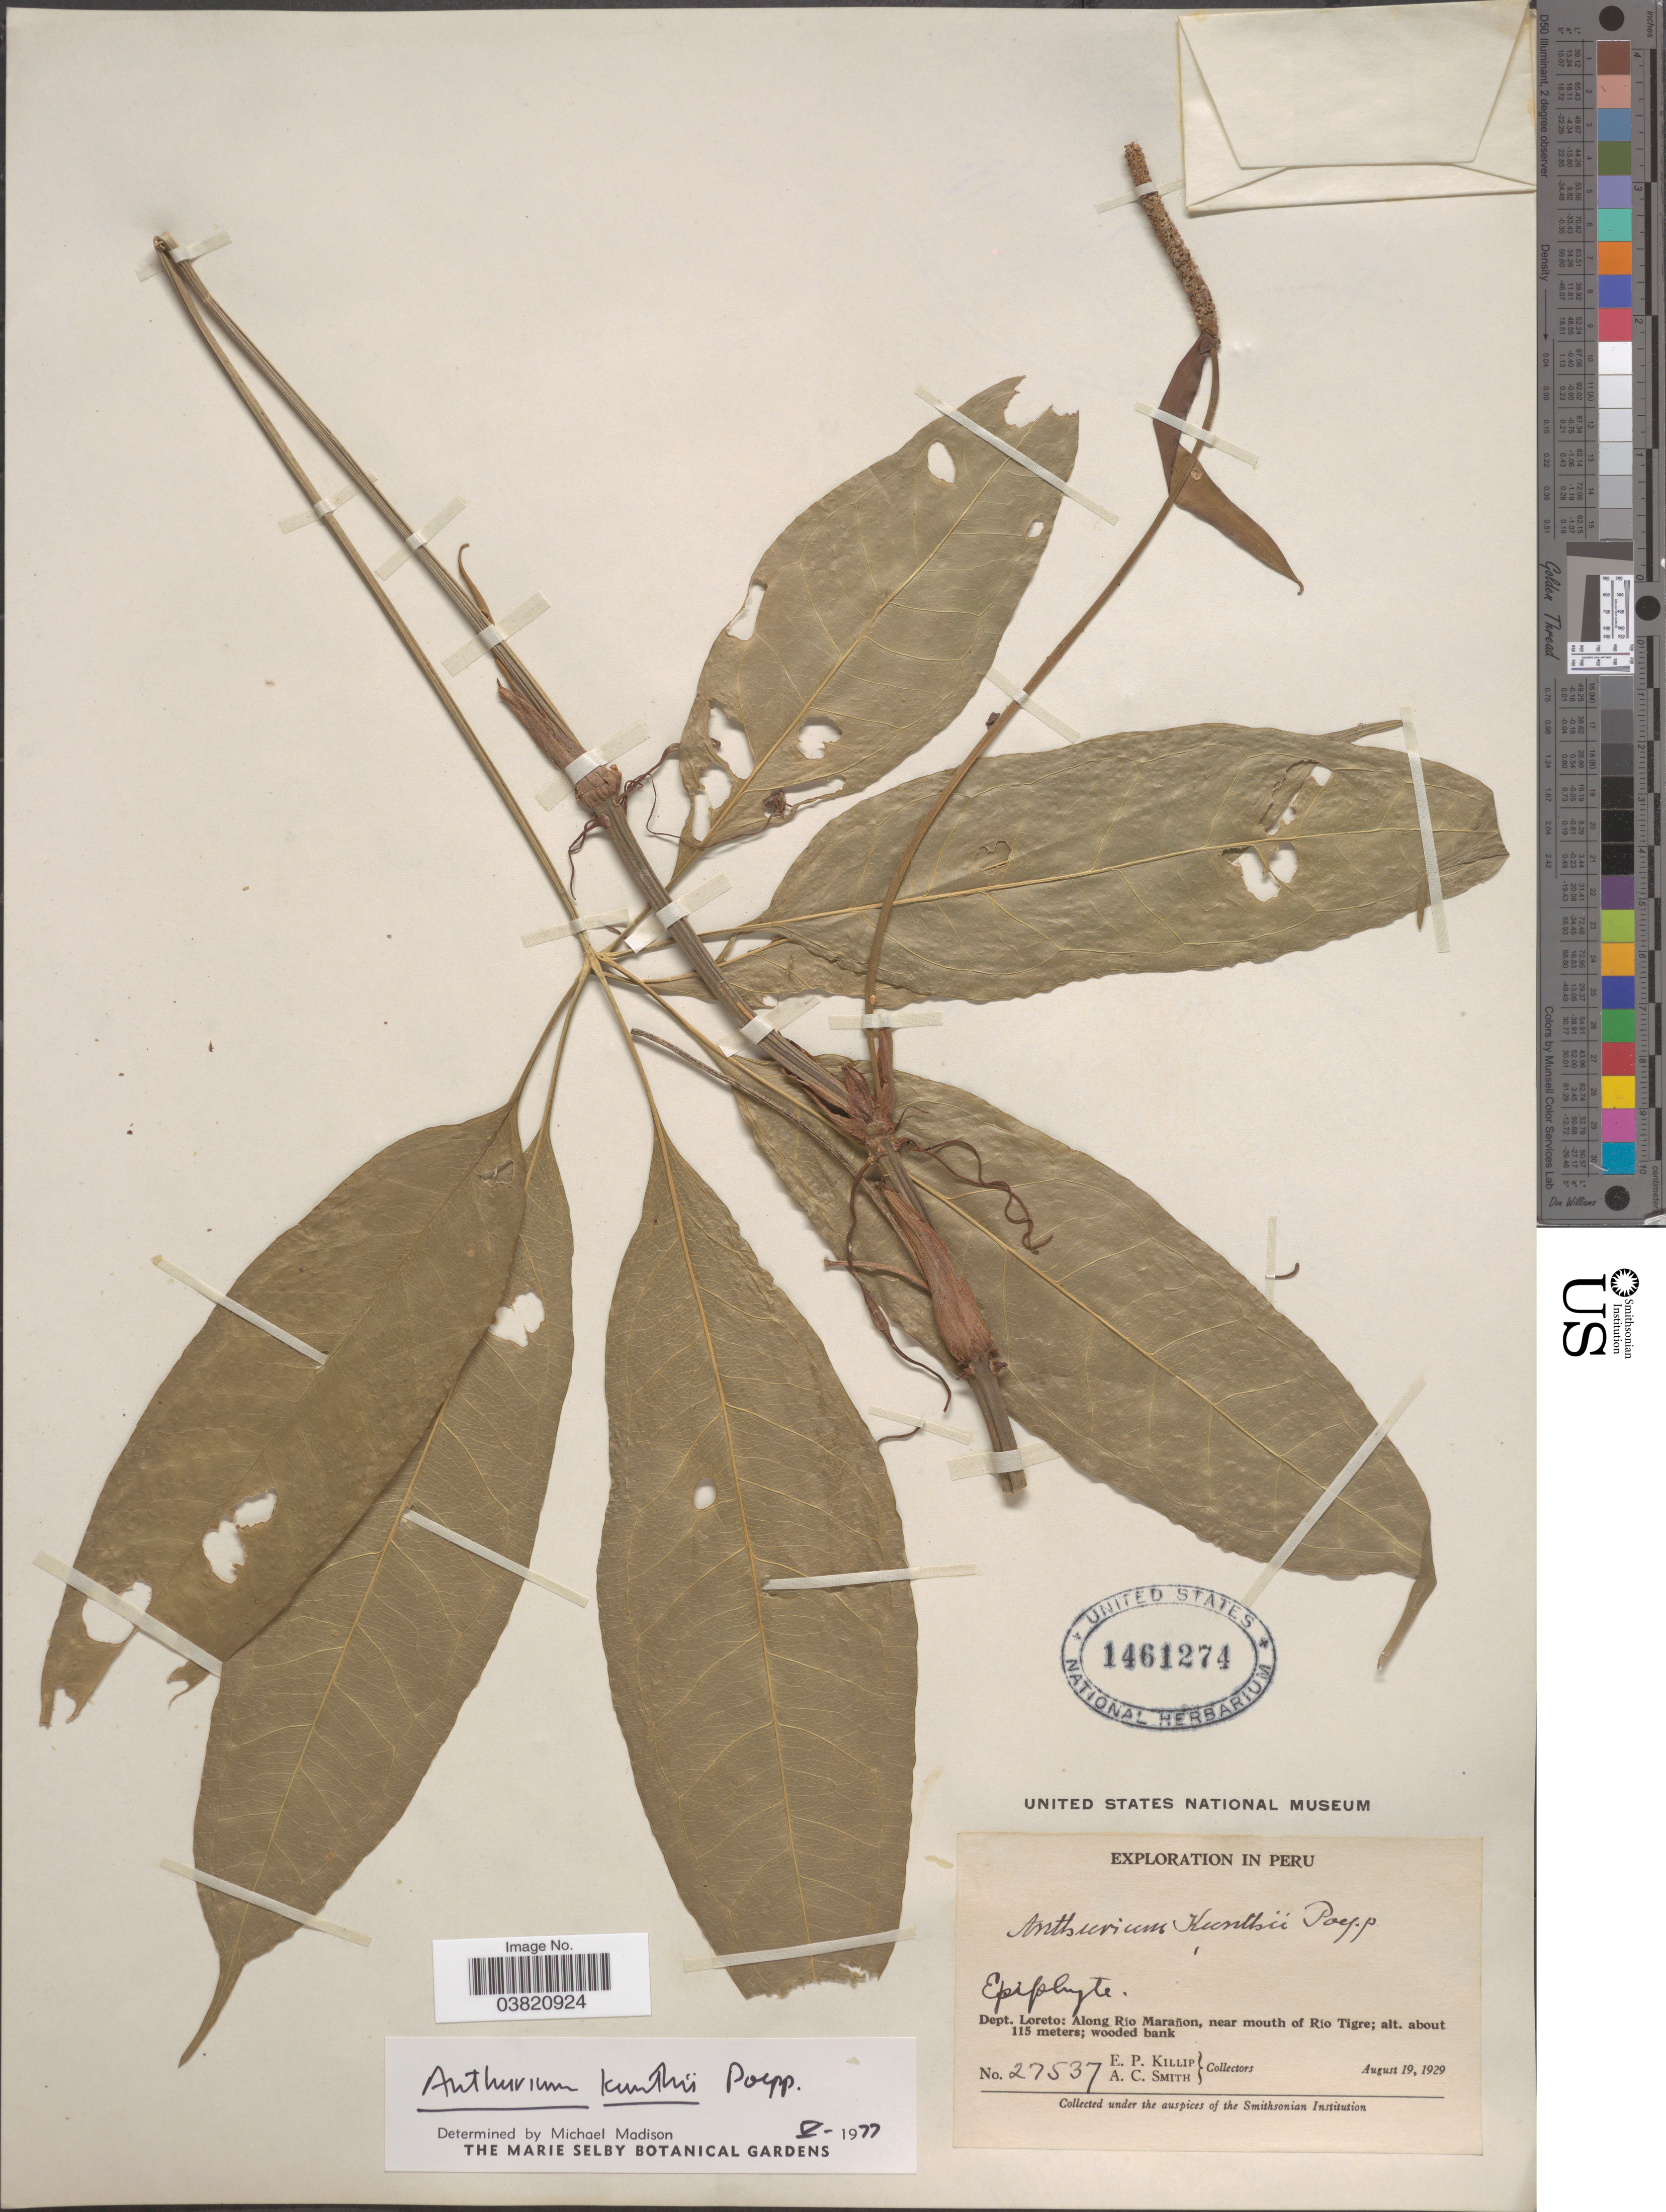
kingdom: Plantae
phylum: Tracheophyta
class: Liliopsida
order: Alismatales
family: Araceae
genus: Anthurium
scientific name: Anthurium kunthii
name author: Poepp.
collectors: E. P. Killip & A. C. Smith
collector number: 27537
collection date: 1929-08-19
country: Peru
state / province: Loreto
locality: Dept. Loreto: Along Río Marañon, near mouth of Río Tigre.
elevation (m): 115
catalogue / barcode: US 1461274